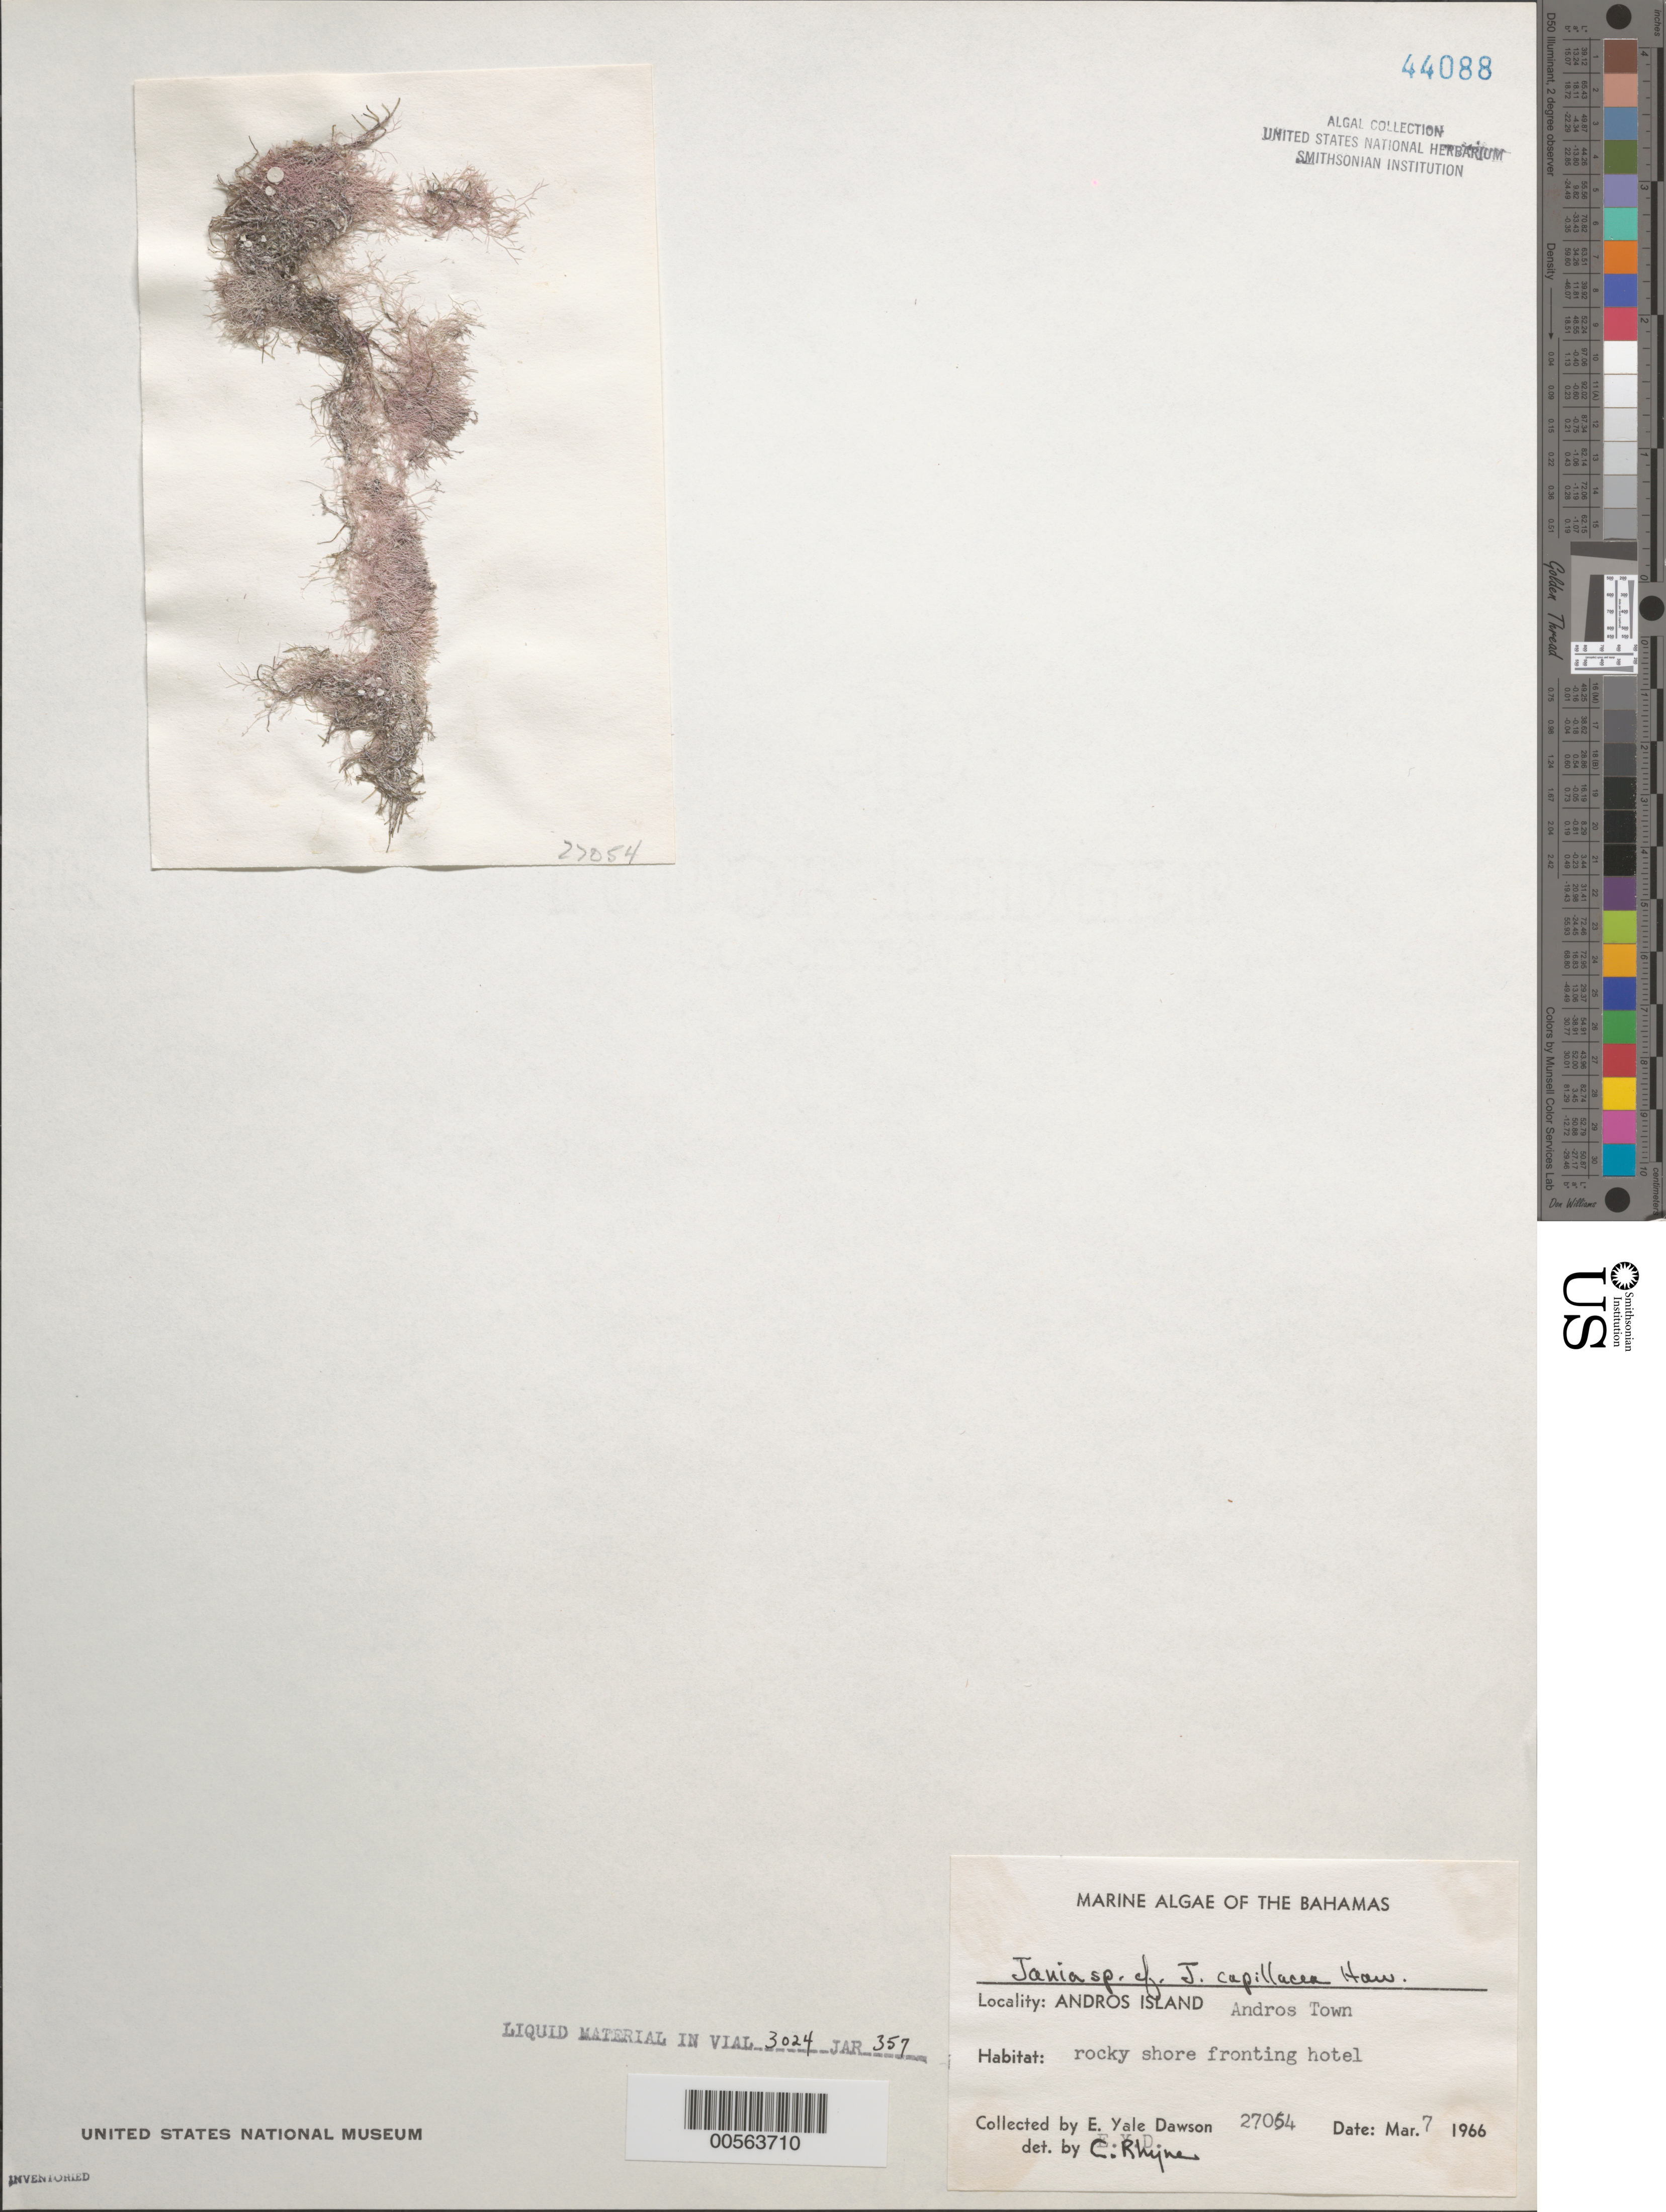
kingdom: Plantae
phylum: Rhodophyta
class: Florideophyceae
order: Corallinales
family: Corallinaceae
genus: Jania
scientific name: Jania capillacea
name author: Harv.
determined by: Rhyne, C. F.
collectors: E. Y. Dawson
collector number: EYD 27054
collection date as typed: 07 Mar 1966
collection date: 1966-03-07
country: Bahamas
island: Andros Island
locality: Andros Town, hotel shore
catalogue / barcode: US 44088